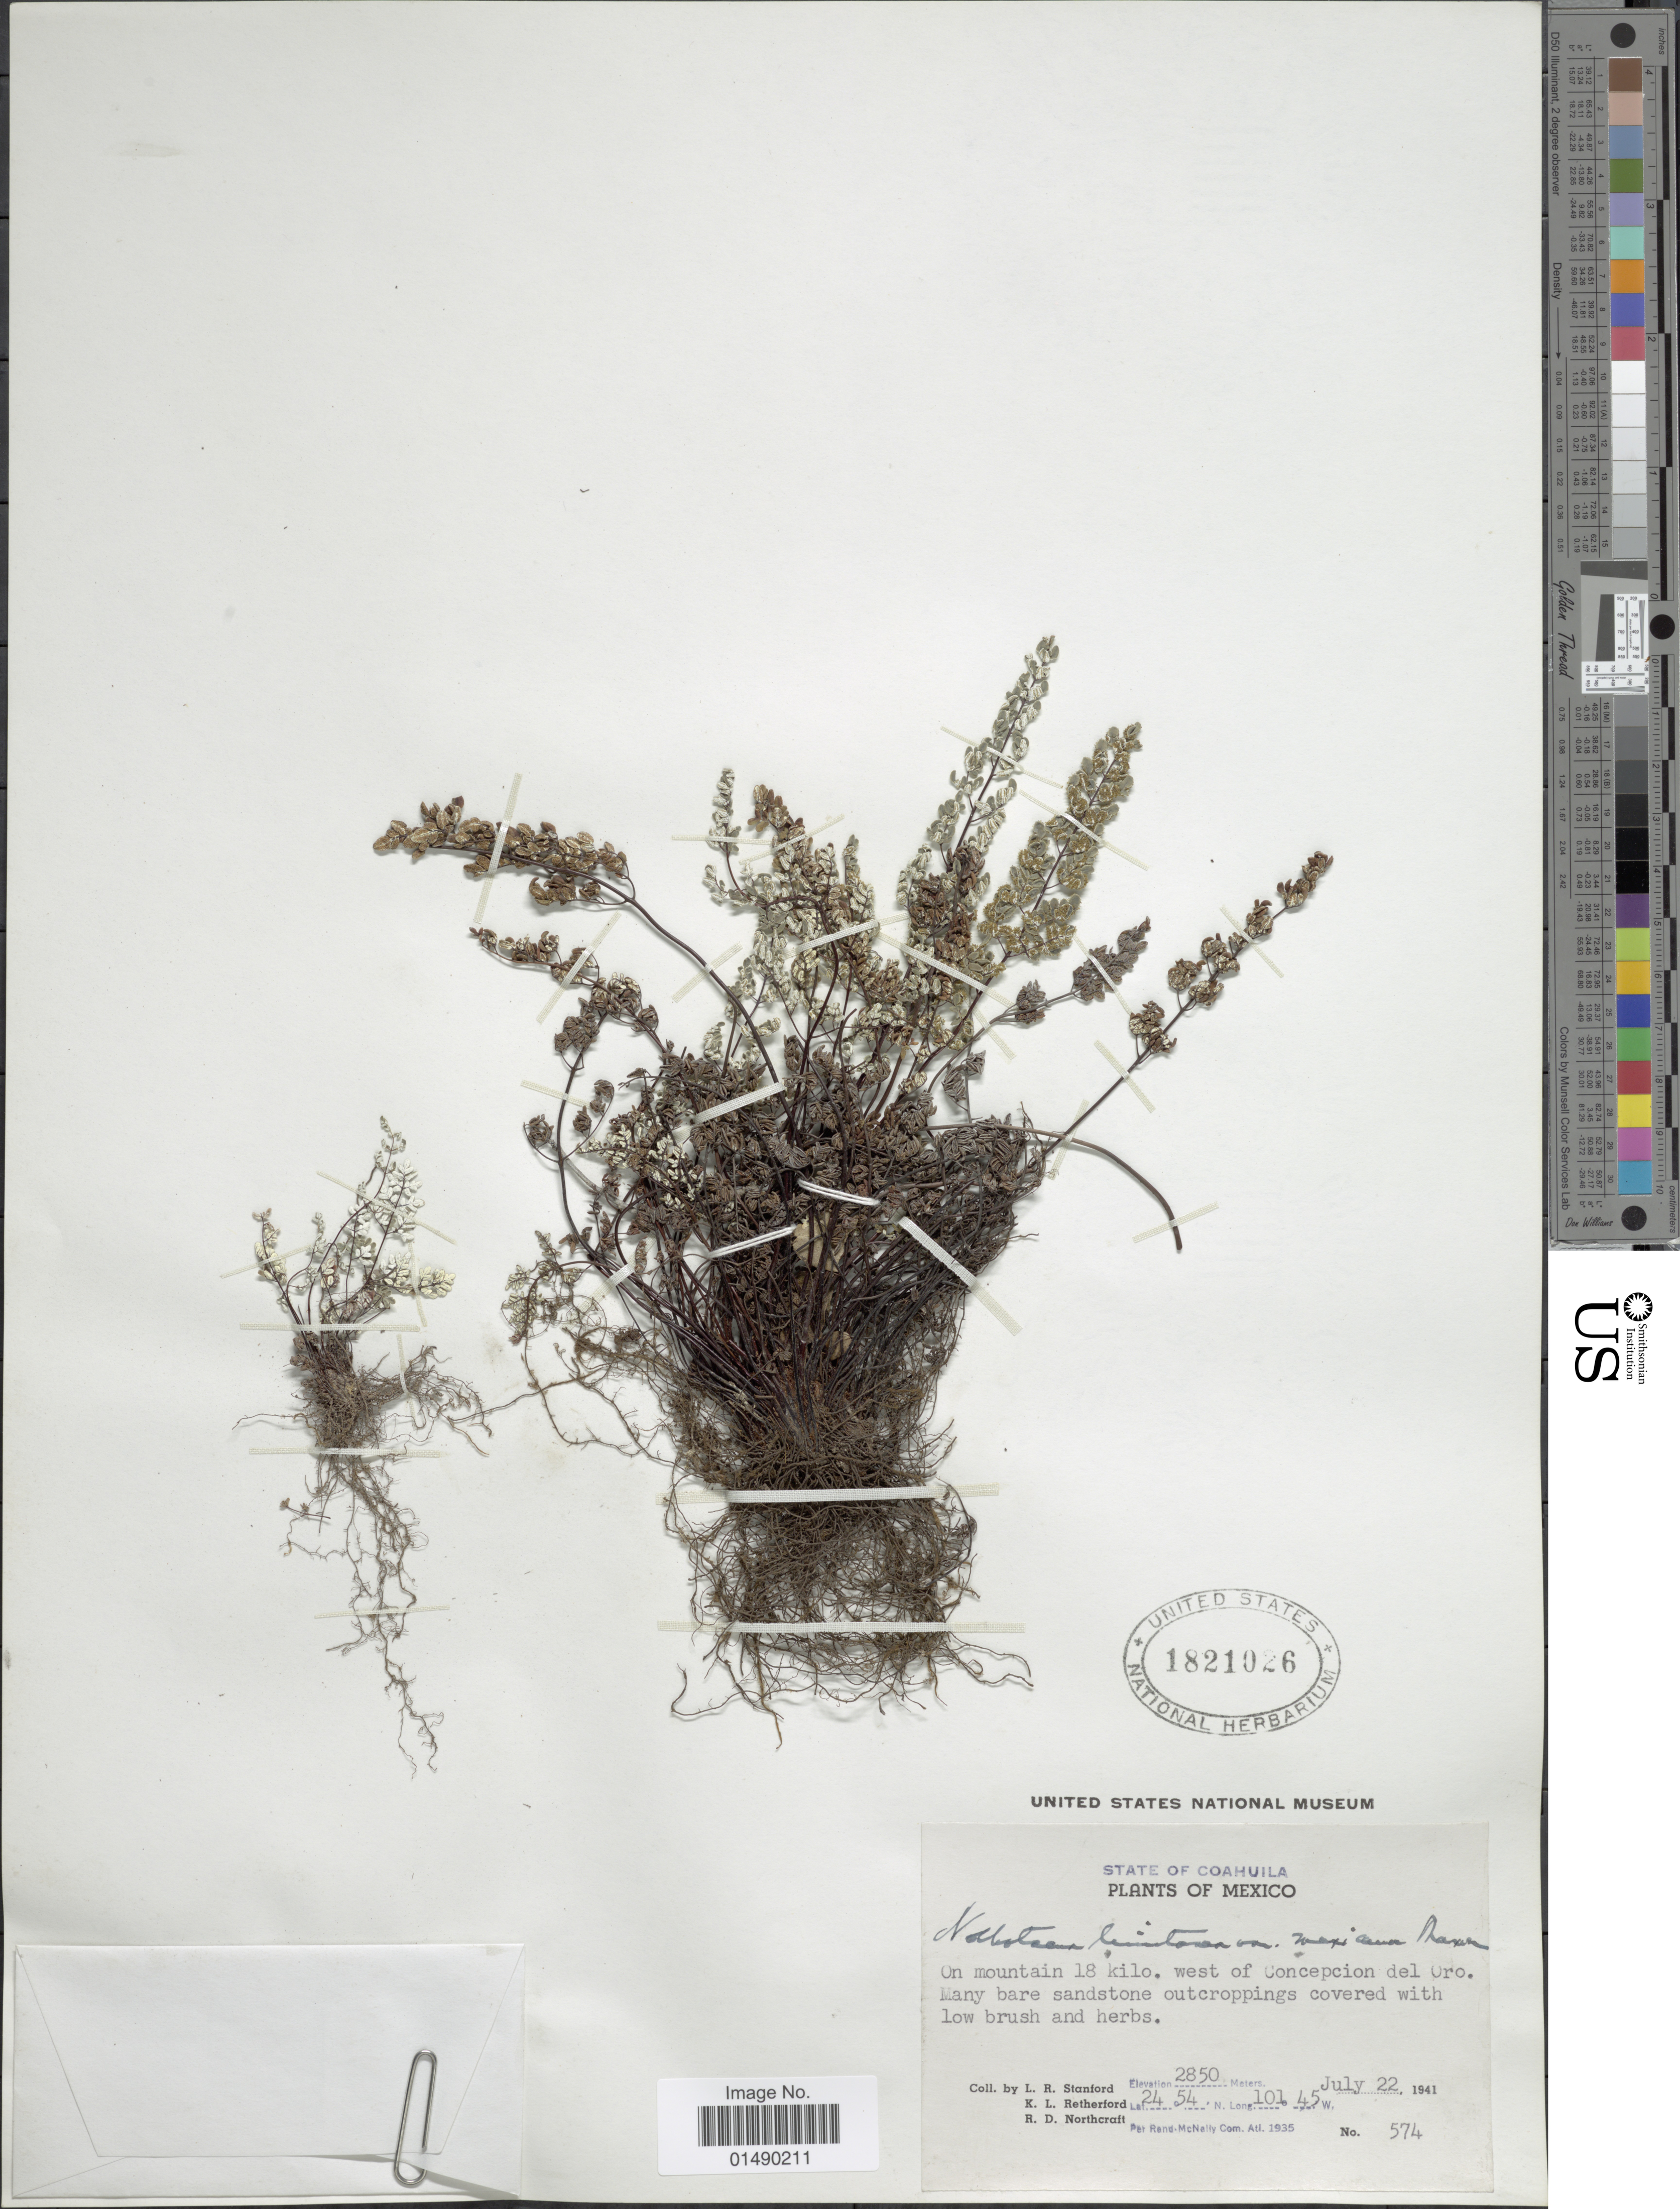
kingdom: Plantae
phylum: Tracheophyta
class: Polypodiopsida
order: Polypodiales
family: Pteridaceae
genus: Argyrochosma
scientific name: Argyrochosma limitanea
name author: (Maxon) Windham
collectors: L. R. Stanford, K. Retherford & R. Northcraft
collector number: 574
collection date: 1941-07-22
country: Mexico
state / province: Coahuila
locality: Mexico, on mountain 18 kilo. west of Concepcion del Oro.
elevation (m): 2850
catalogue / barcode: US 1821026